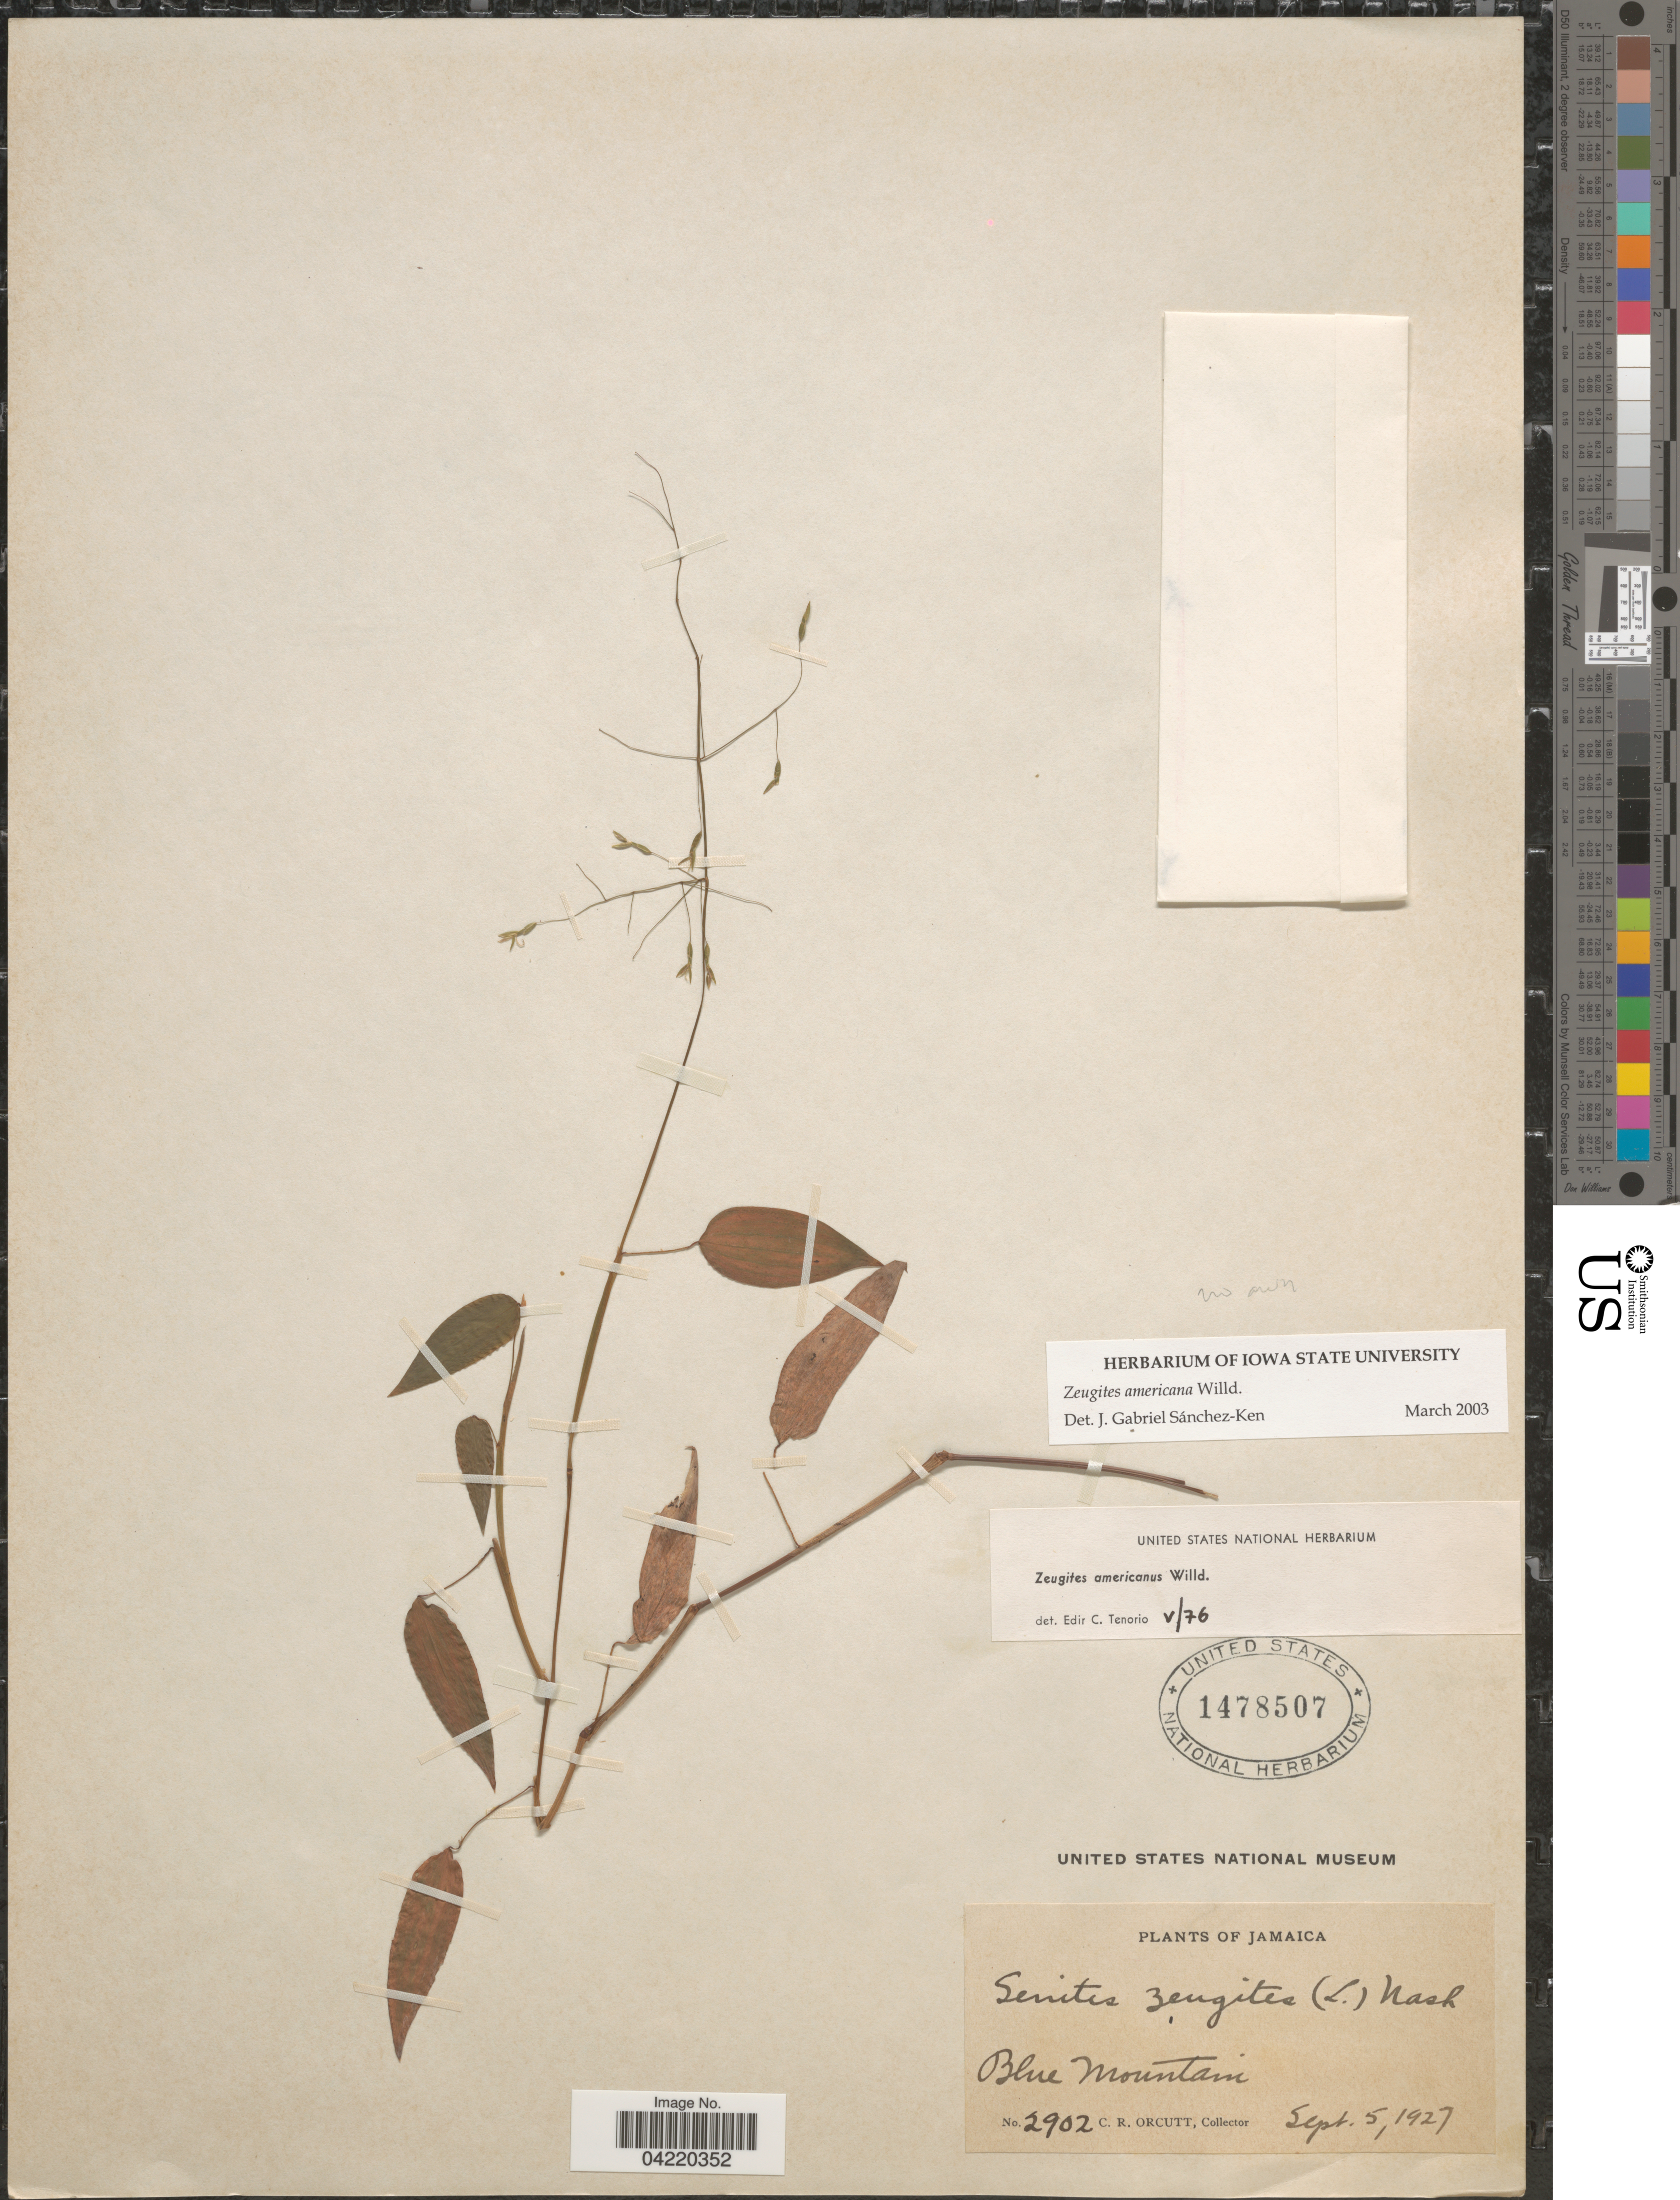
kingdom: Plantae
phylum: Tracheophyta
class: Liliopsida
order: Poales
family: Poaceae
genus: Zeugites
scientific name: Zeugites americanus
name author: Willd.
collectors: C. R. Orcutt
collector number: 2902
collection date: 1927-09-05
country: Jamaica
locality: Blue Mountain.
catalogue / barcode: US 1478507